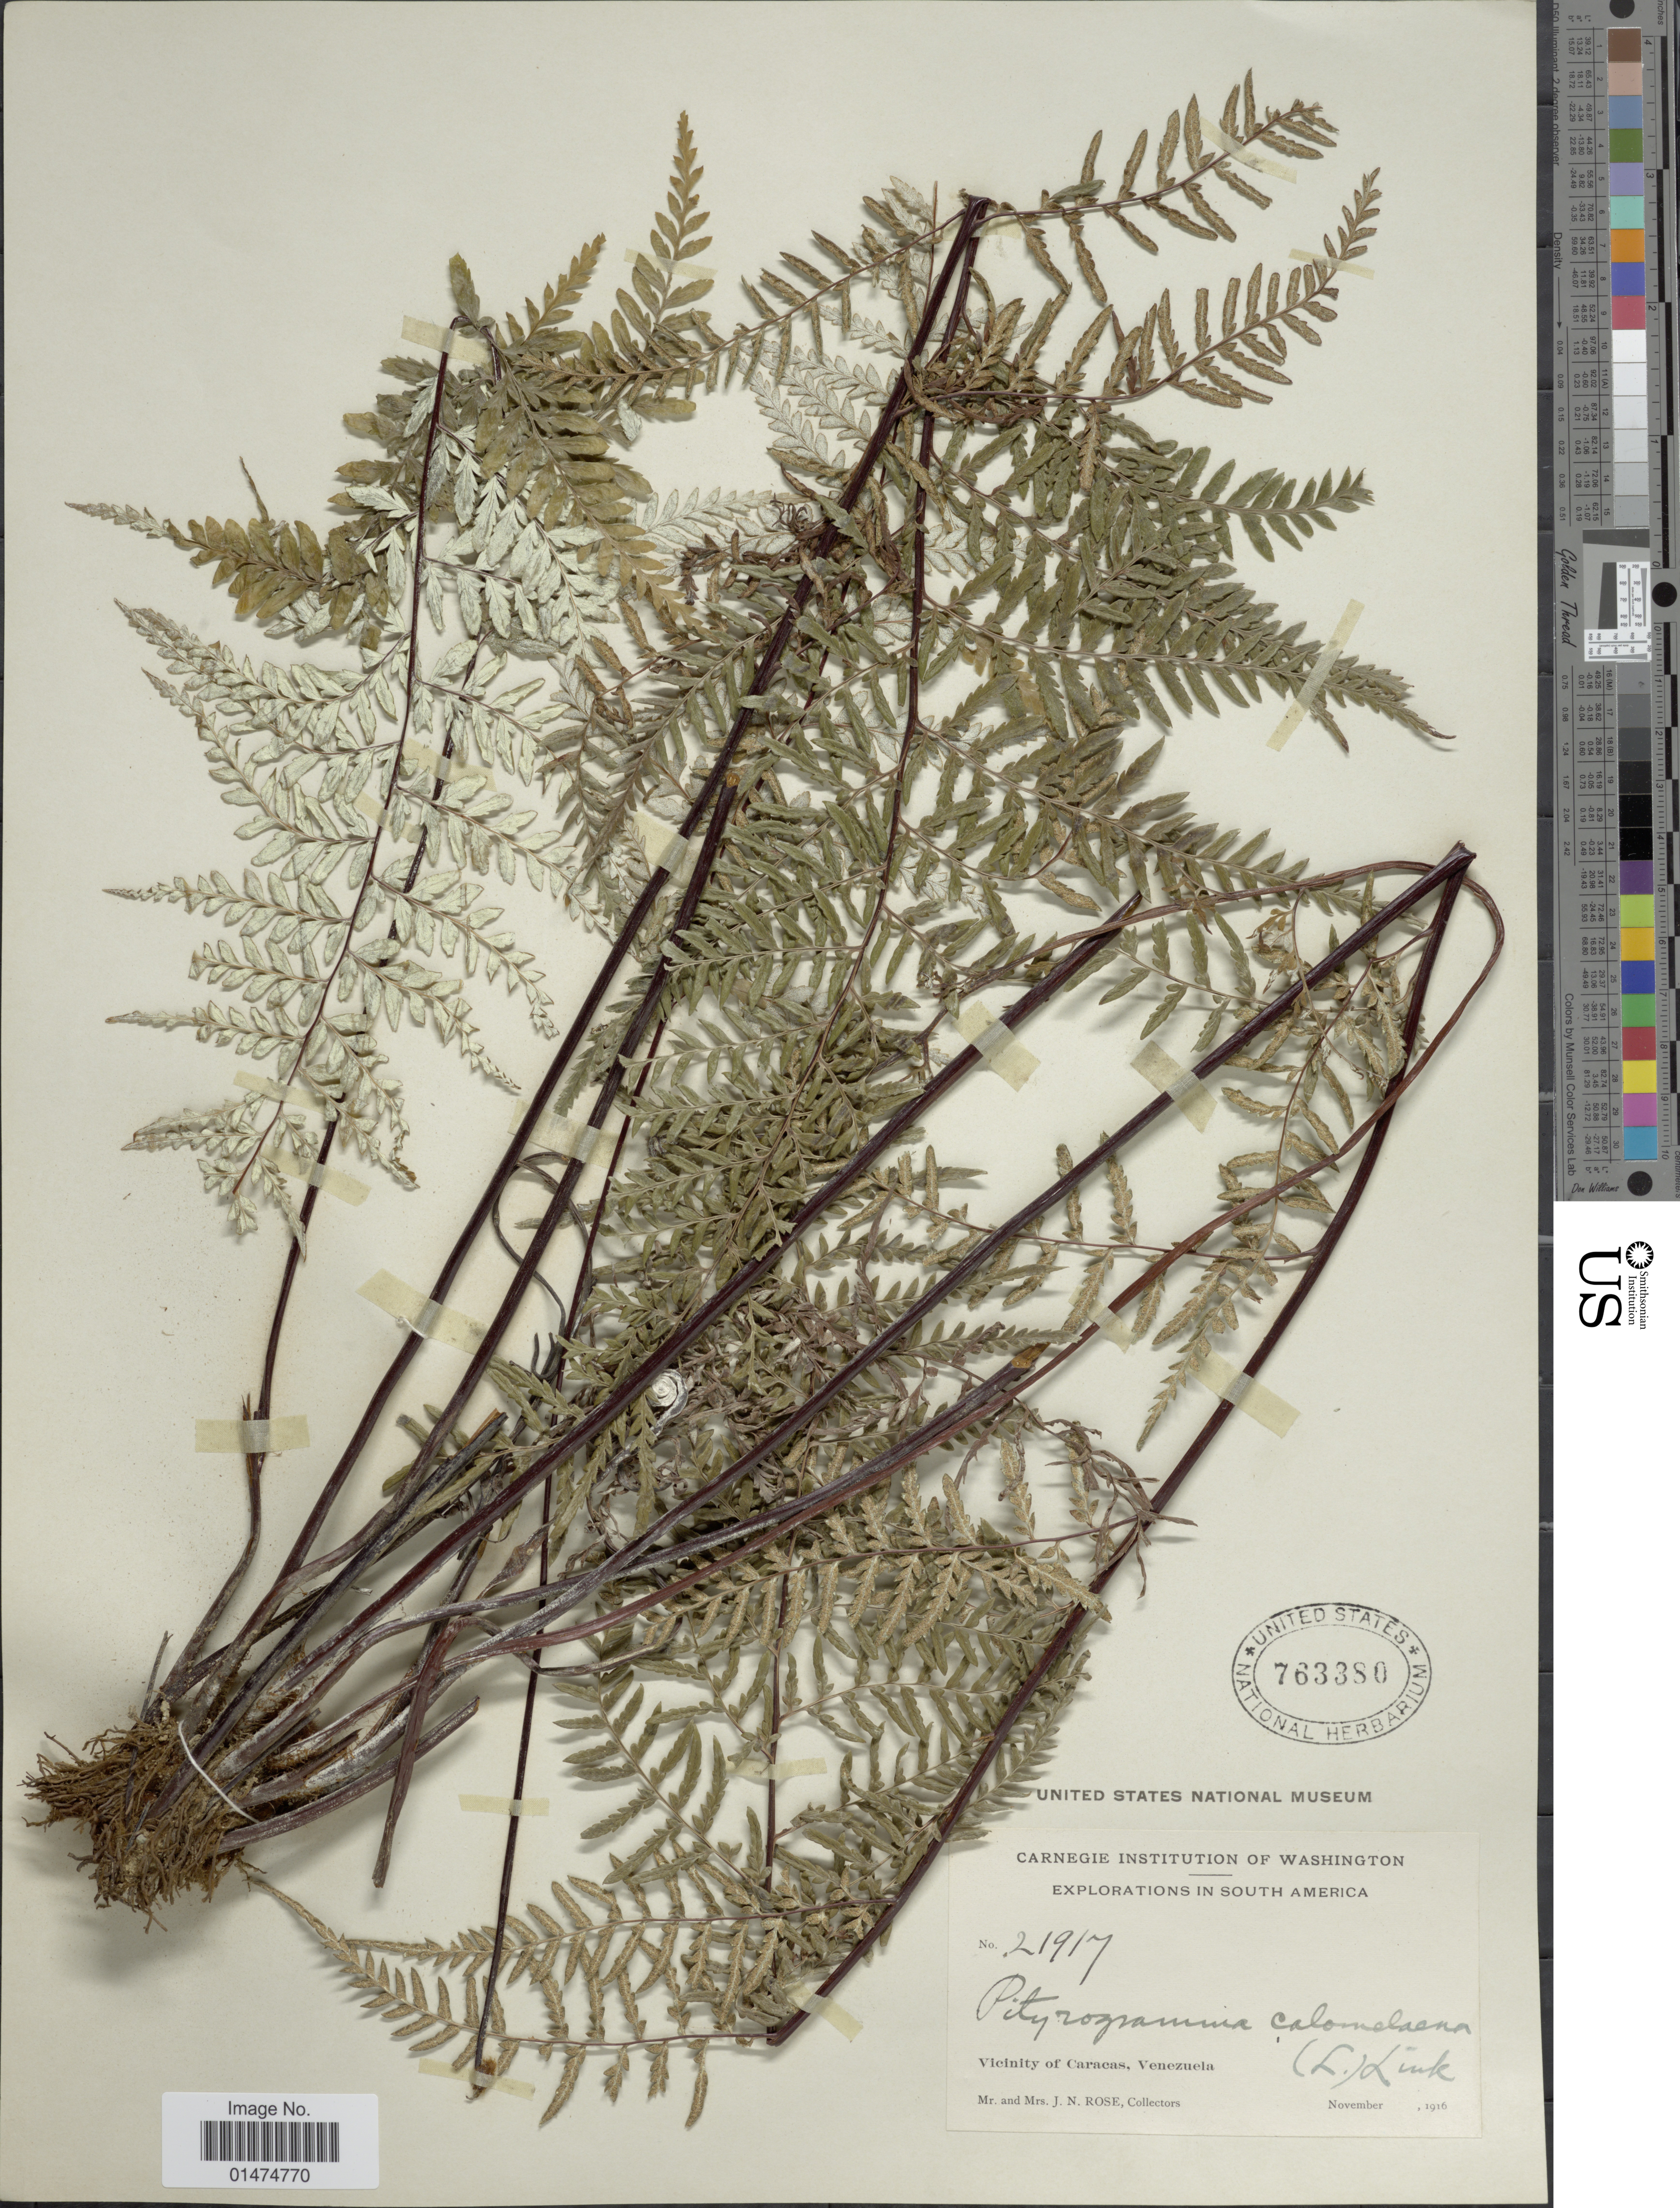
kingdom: Plantae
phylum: Tracheophyta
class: Polypodiopsida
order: Polypodiales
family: Pteridaceae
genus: Pityrogramma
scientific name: Pityrogramma calomelanos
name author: (L.) Link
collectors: J. N. Rose & L. B. Rose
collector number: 21917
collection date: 1916-11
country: Venezuela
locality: South America, Vicinity of Caracas.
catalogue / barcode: US 763380